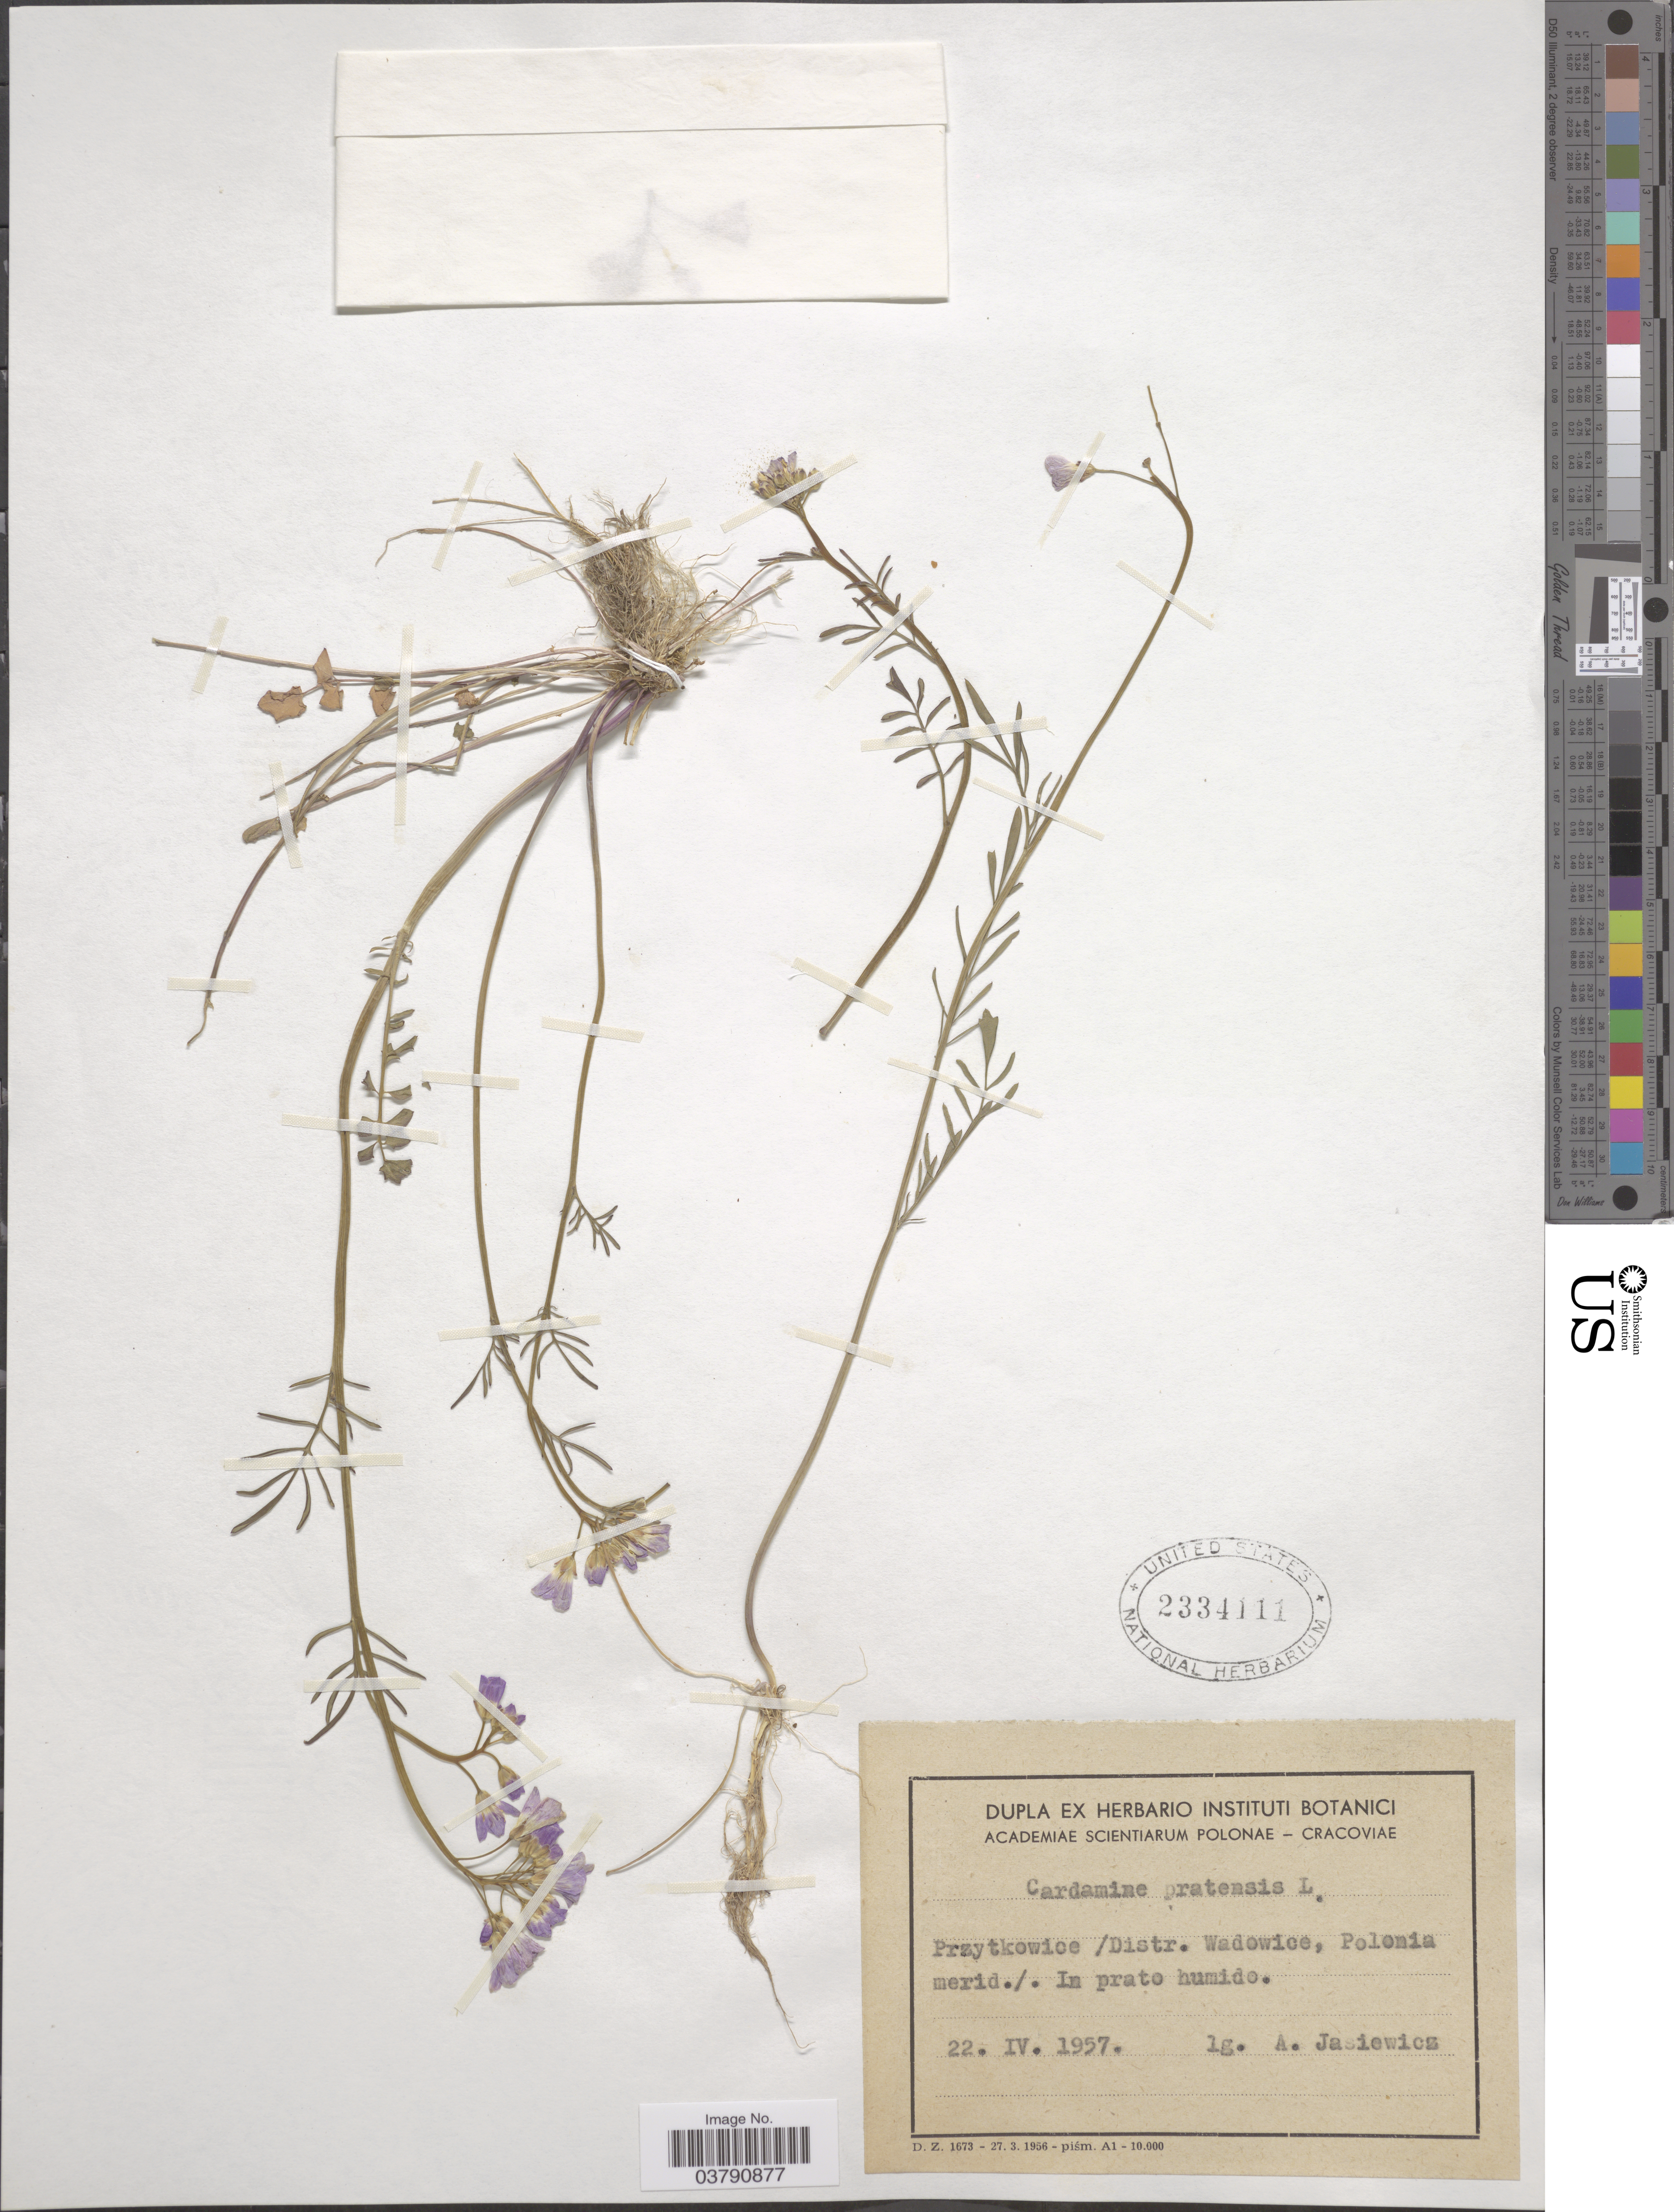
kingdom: Plantae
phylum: Tracheophyta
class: Magnoliopsida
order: Brassicales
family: Brassicaceae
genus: Cardamine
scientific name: Cardamine pratensis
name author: L.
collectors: A. Jasiewicz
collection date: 1957-04-22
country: Poland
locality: Przytkowice/ Distr. Wadowice, Polonia merid./. In prato humido.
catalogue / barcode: US 2334111